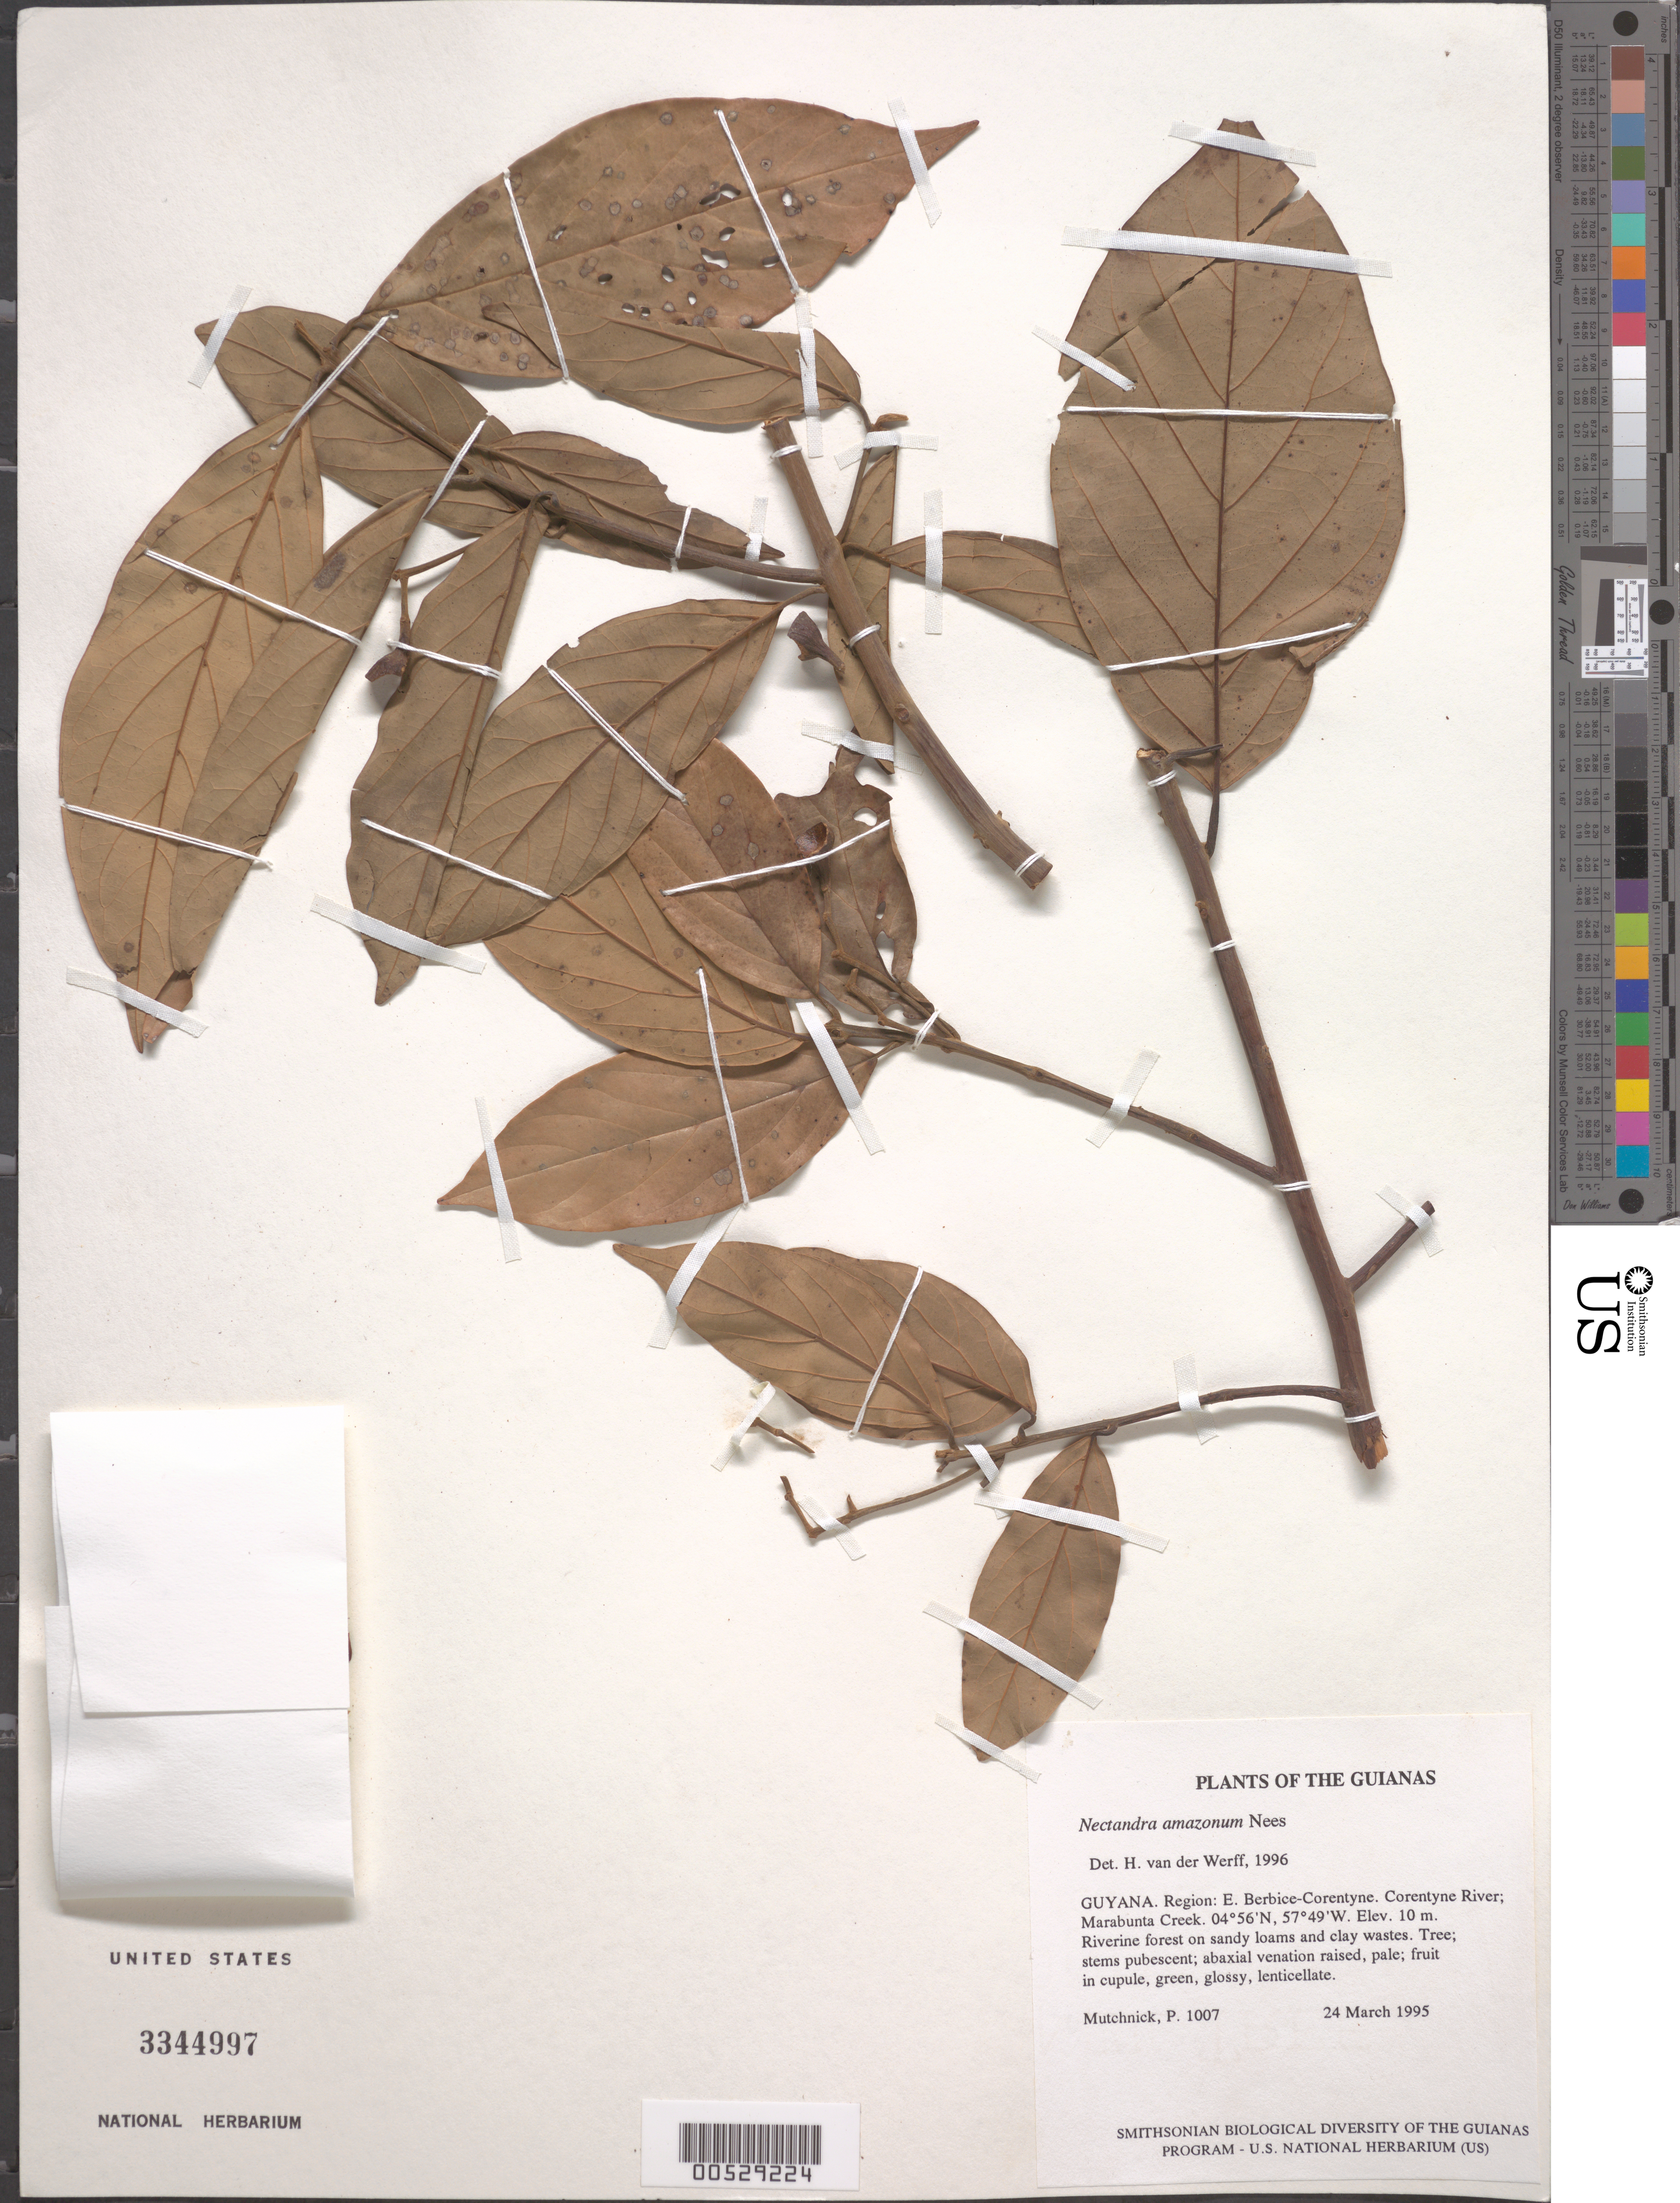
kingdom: Plantae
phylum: Tracheophyta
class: Magnoliopsida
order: Laurales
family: Lauraceae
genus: Nectandra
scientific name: Nectandra amazonum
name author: Nees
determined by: van der Werff, H., (MO), Missouri Botanical Garden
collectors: P. Mutchnick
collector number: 1007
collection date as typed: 24 March 1995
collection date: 1995-03-24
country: Guyana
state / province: E. Berbice-Corentyne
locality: Corentyne River; Marabunta Creek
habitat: Riverine forest on sandy loams and clay wastes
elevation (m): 10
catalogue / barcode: US 3344997